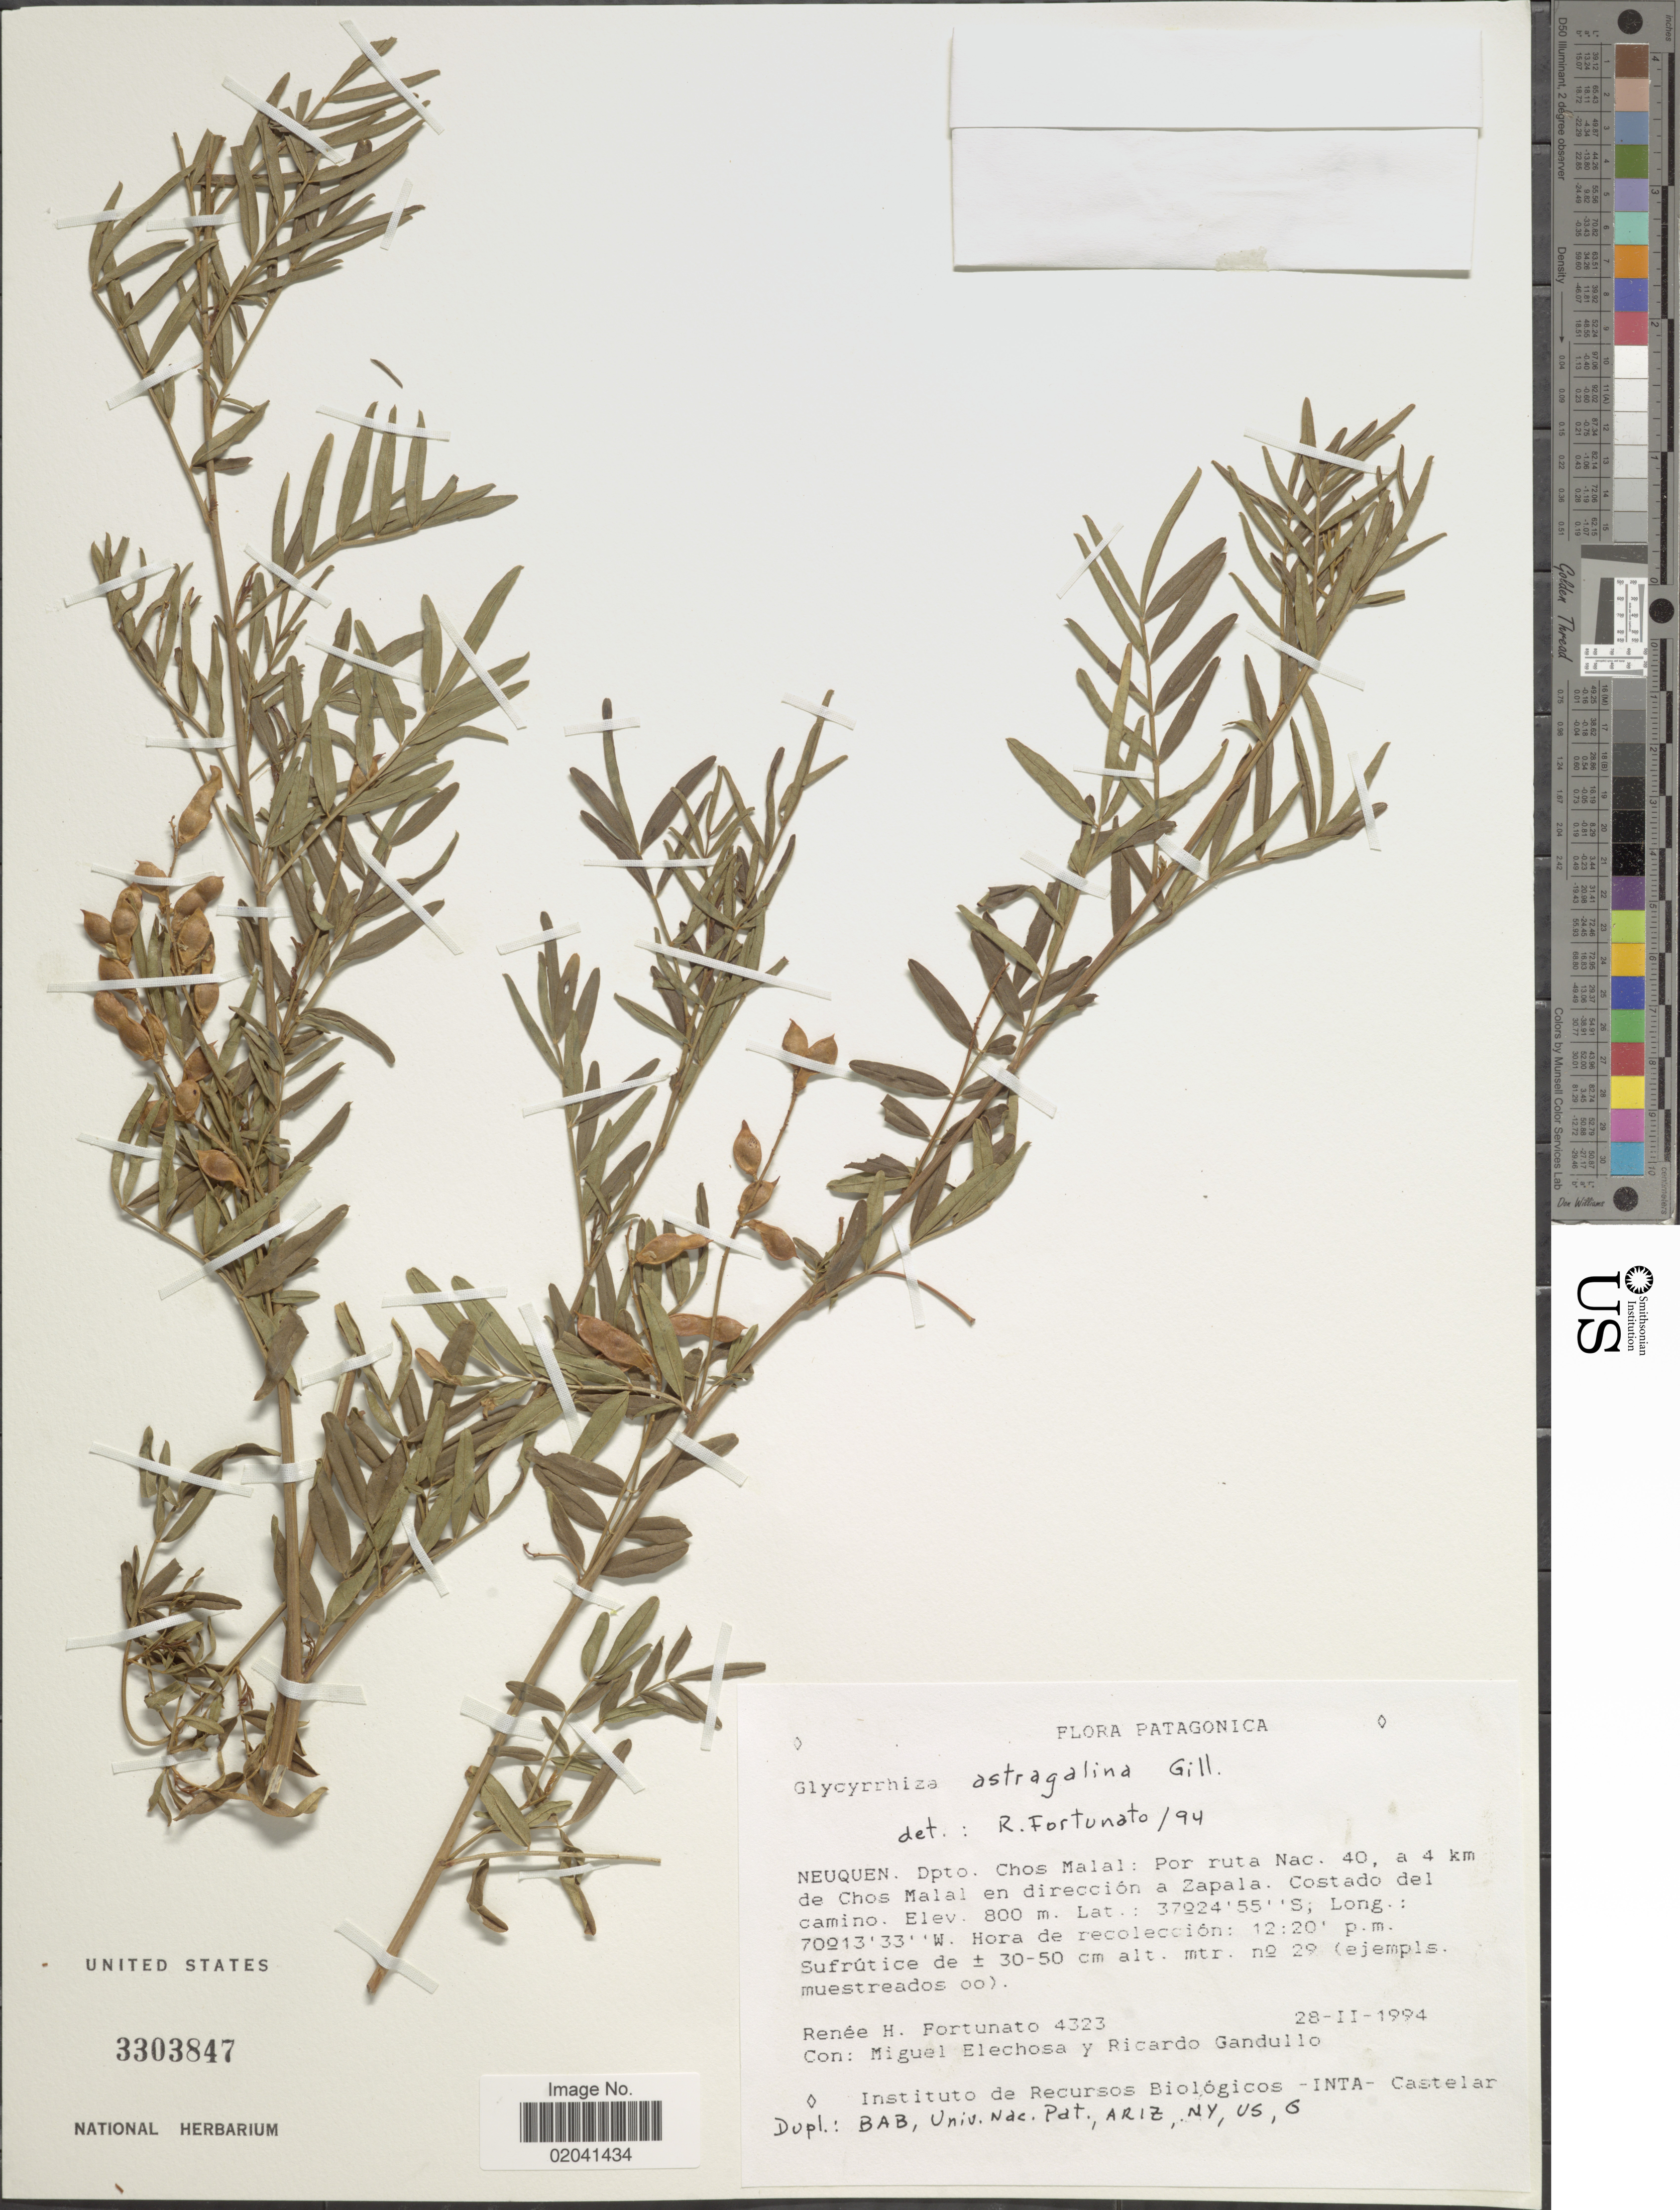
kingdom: Plantae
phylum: Tracheophyta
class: Magnoliopsida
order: Fabales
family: Fabaceae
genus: Glycyrrhiza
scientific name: Glycyrrhiza astragalina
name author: Gillies ex Hook. & Arn.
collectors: R. H. Fortunato, M. Elechosa & R. Gandullo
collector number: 4323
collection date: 1994-02-28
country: Argentina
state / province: Neuquen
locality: Patagonica. Dpto. Chos Malal: Por ruta Nac. 40, a 4 km de Chos Malal en direccion a Zapala. Costado del camino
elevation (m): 800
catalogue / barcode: US 3303847